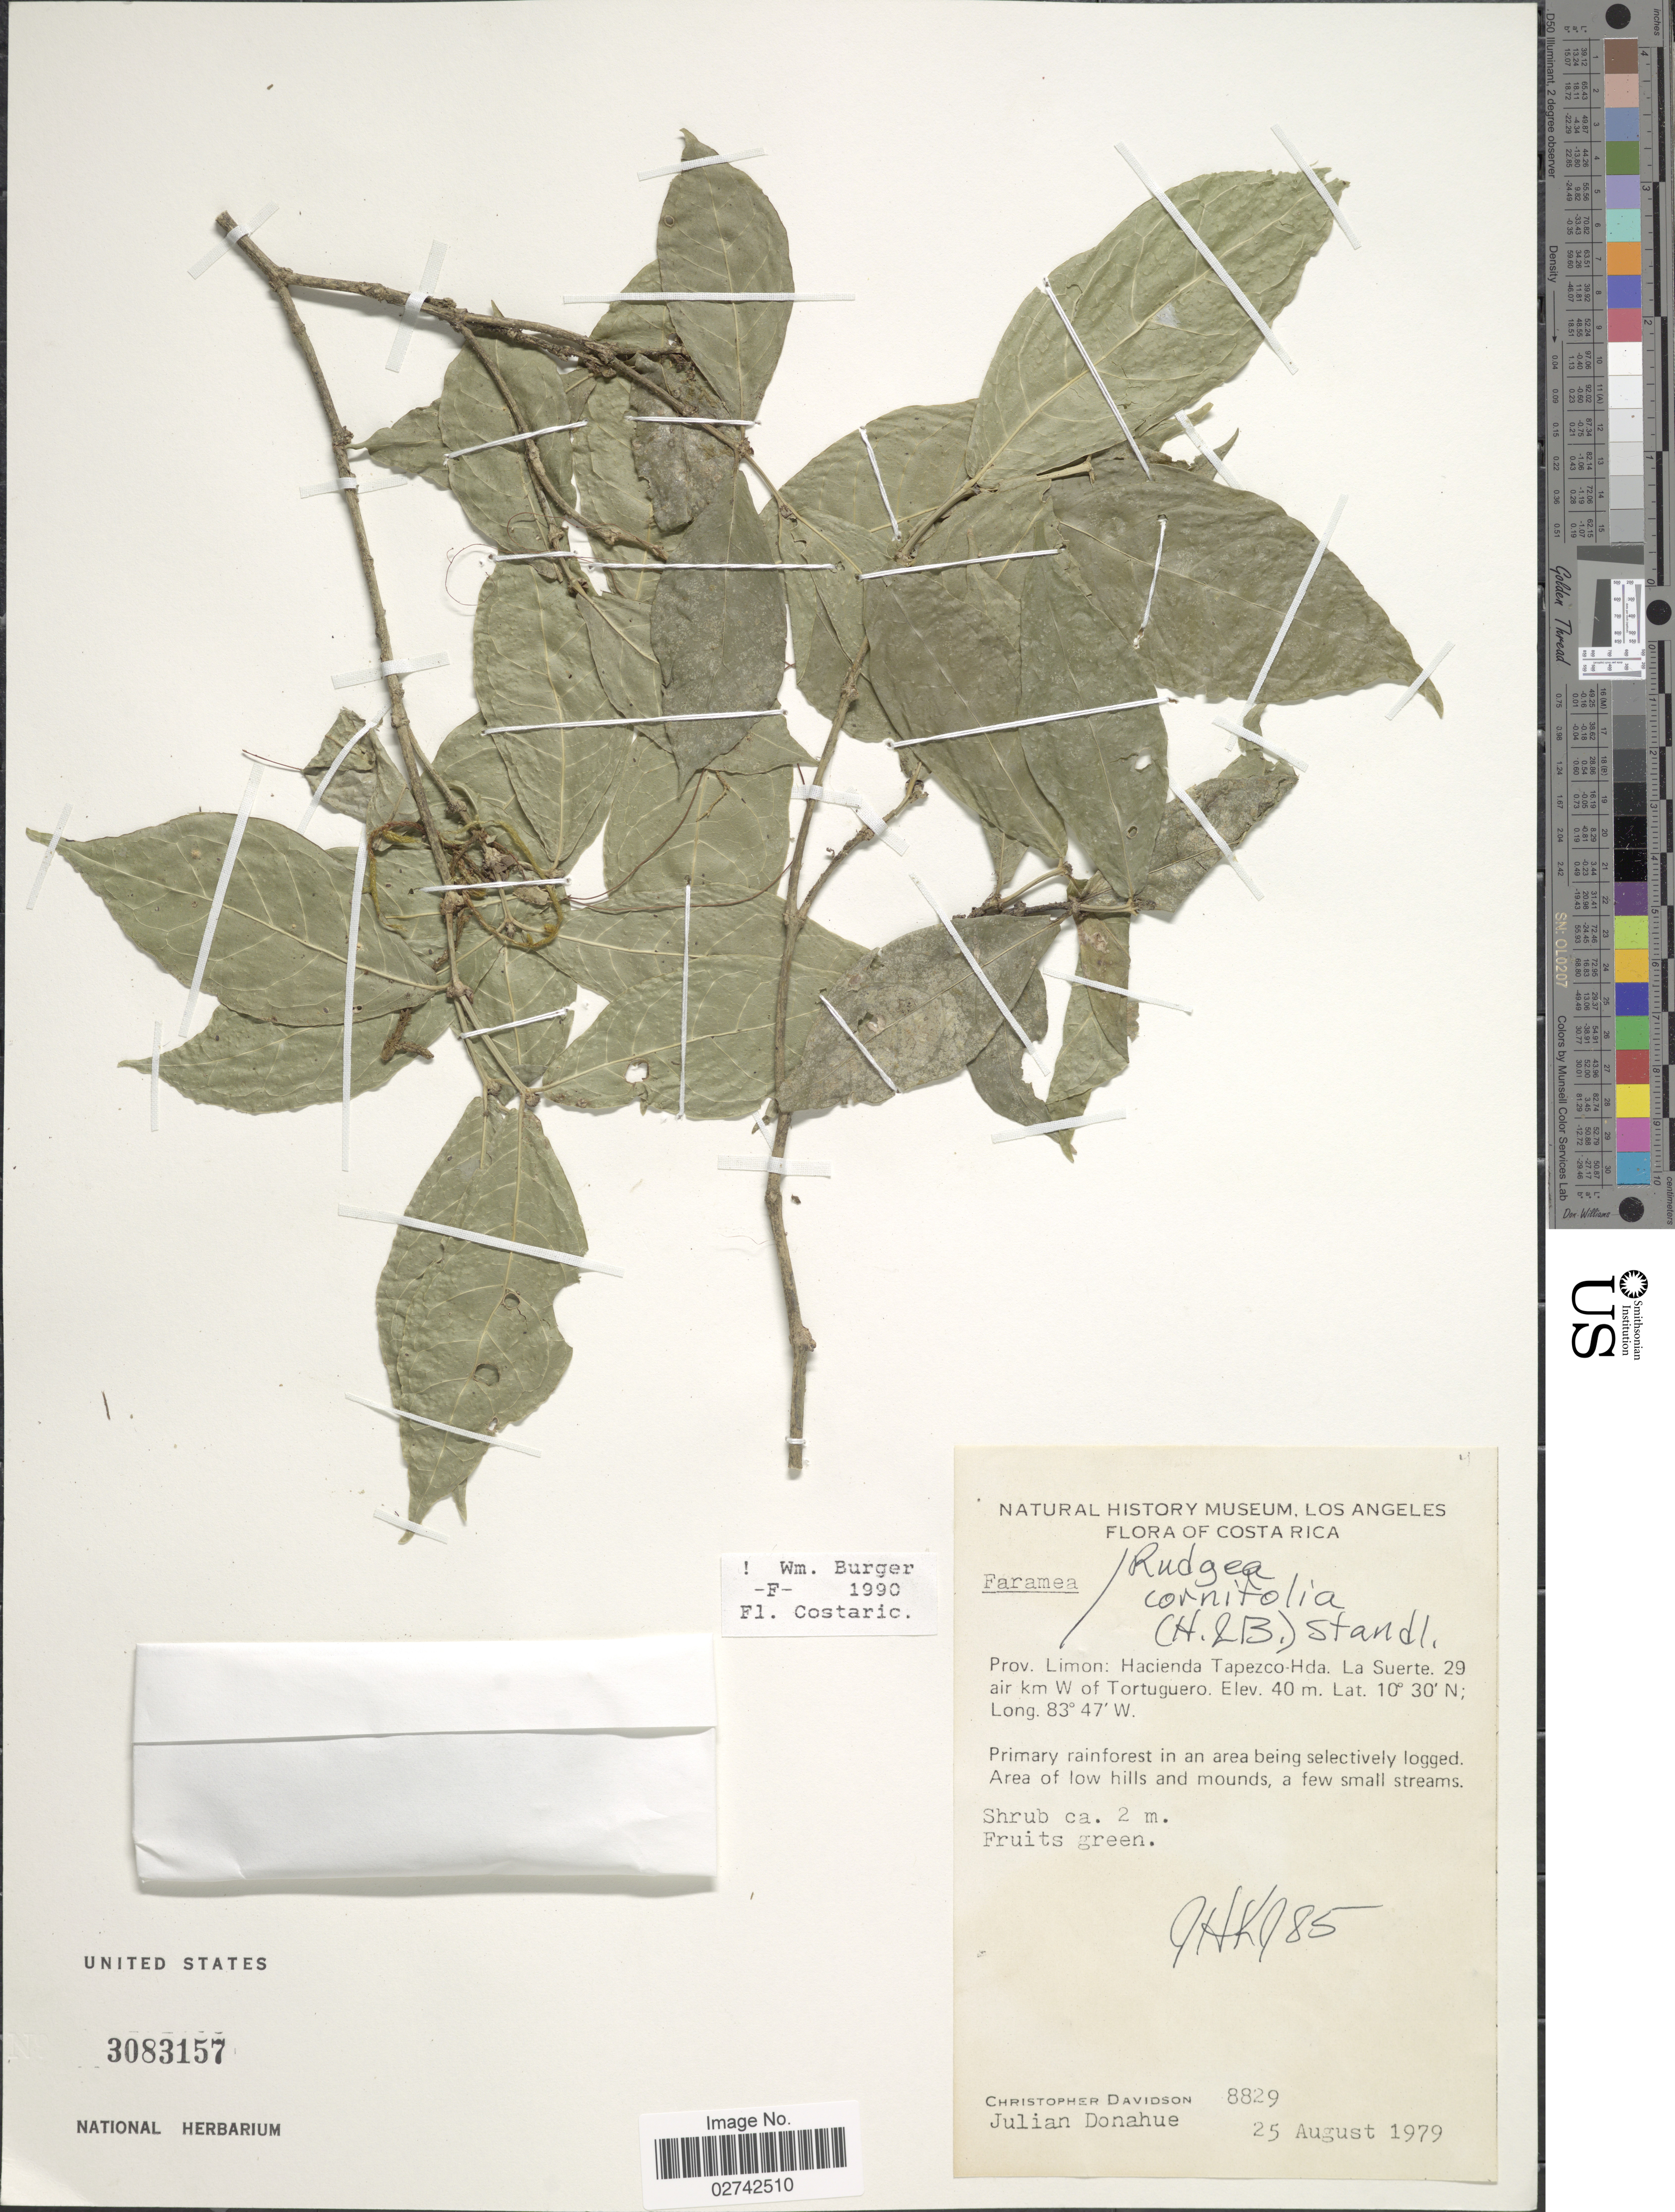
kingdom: Plantae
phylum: Tracheophyta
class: Magnoliopsida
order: Gentianales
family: Rubiaceae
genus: Rudgea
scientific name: Rudgea cornifolia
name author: (Kunth) Standl.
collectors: C. Davidson & J. Donahue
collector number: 8829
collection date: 1979-08-25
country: Costa Rica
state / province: Limón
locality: Prov. Limon: Hacienda Tapezco-Hda. La Suerte, 29 km air km W of Tortuguero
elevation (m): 40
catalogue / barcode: US 3083157